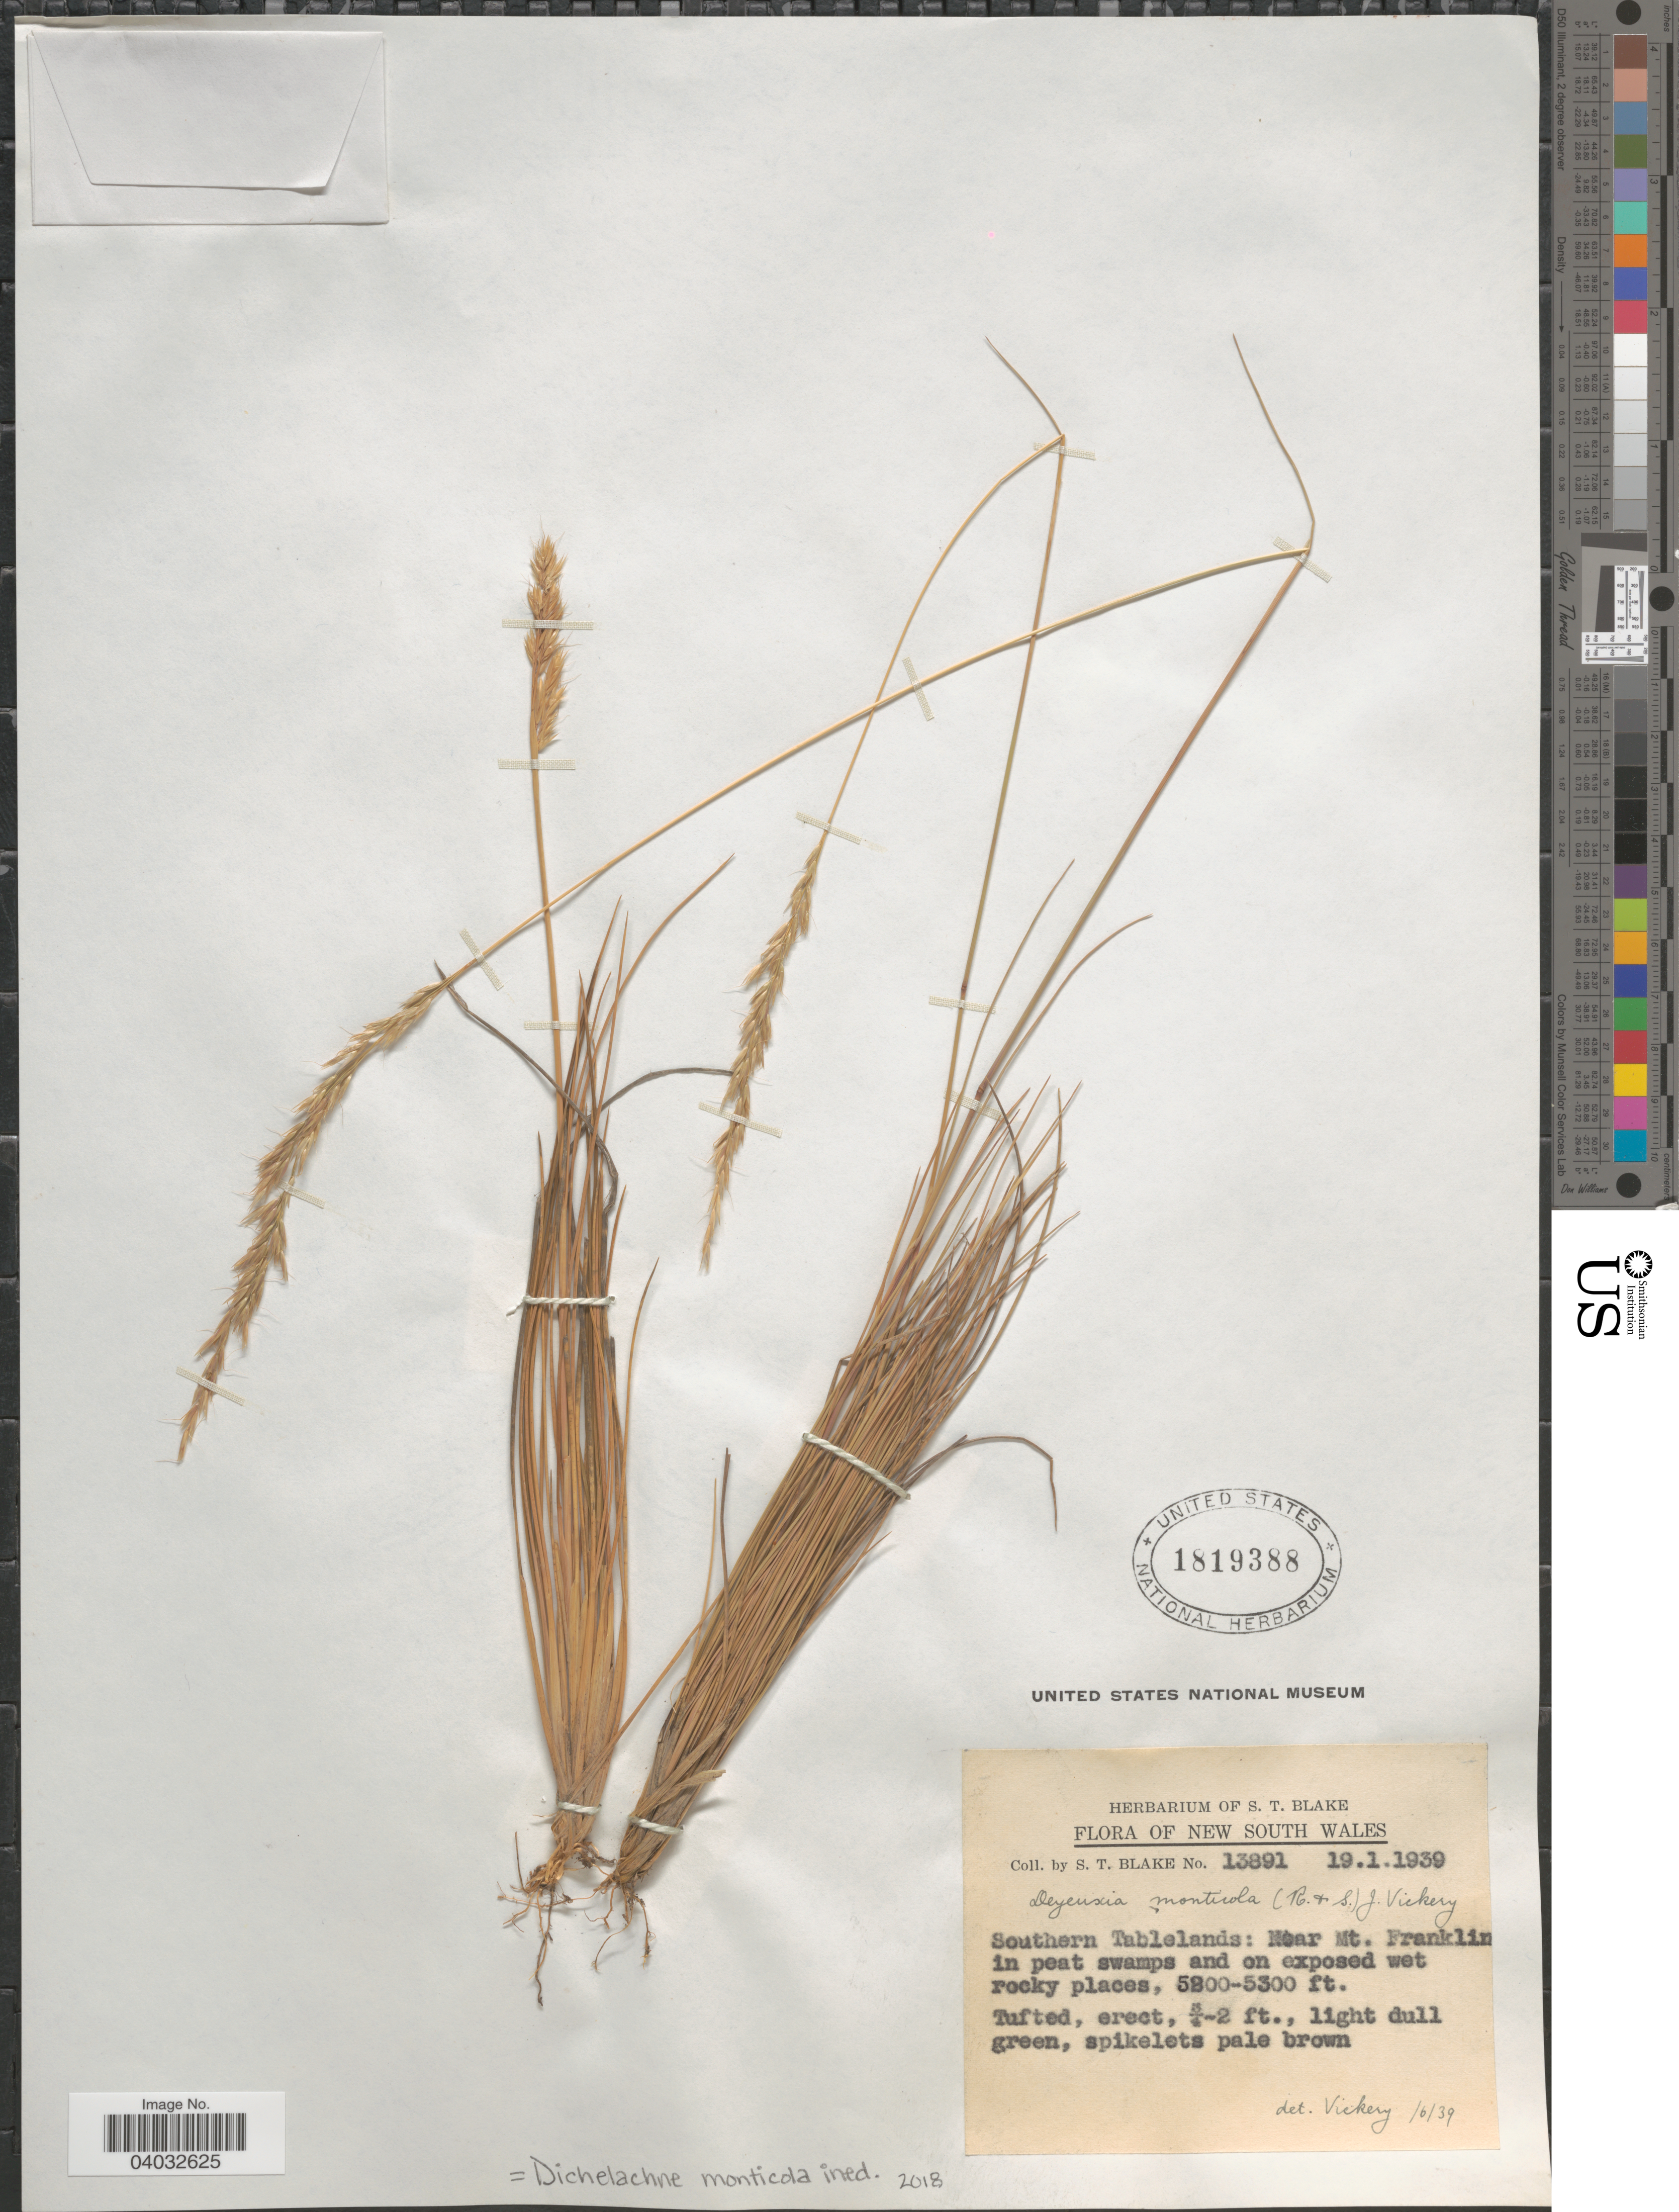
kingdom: Plantae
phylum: Tracheophyta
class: Liliopsida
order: Poales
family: Poaceae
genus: Dichelachne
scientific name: Dichelachne monticola ined.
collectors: S. T. Blake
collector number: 13891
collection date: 1939-01-19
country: Australia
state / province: New South Wales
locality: Southern Tablelands: Near Mt. Franklin in peat swamps and on exposed wet rocky places.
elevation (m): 1585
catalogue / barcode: US 1819388